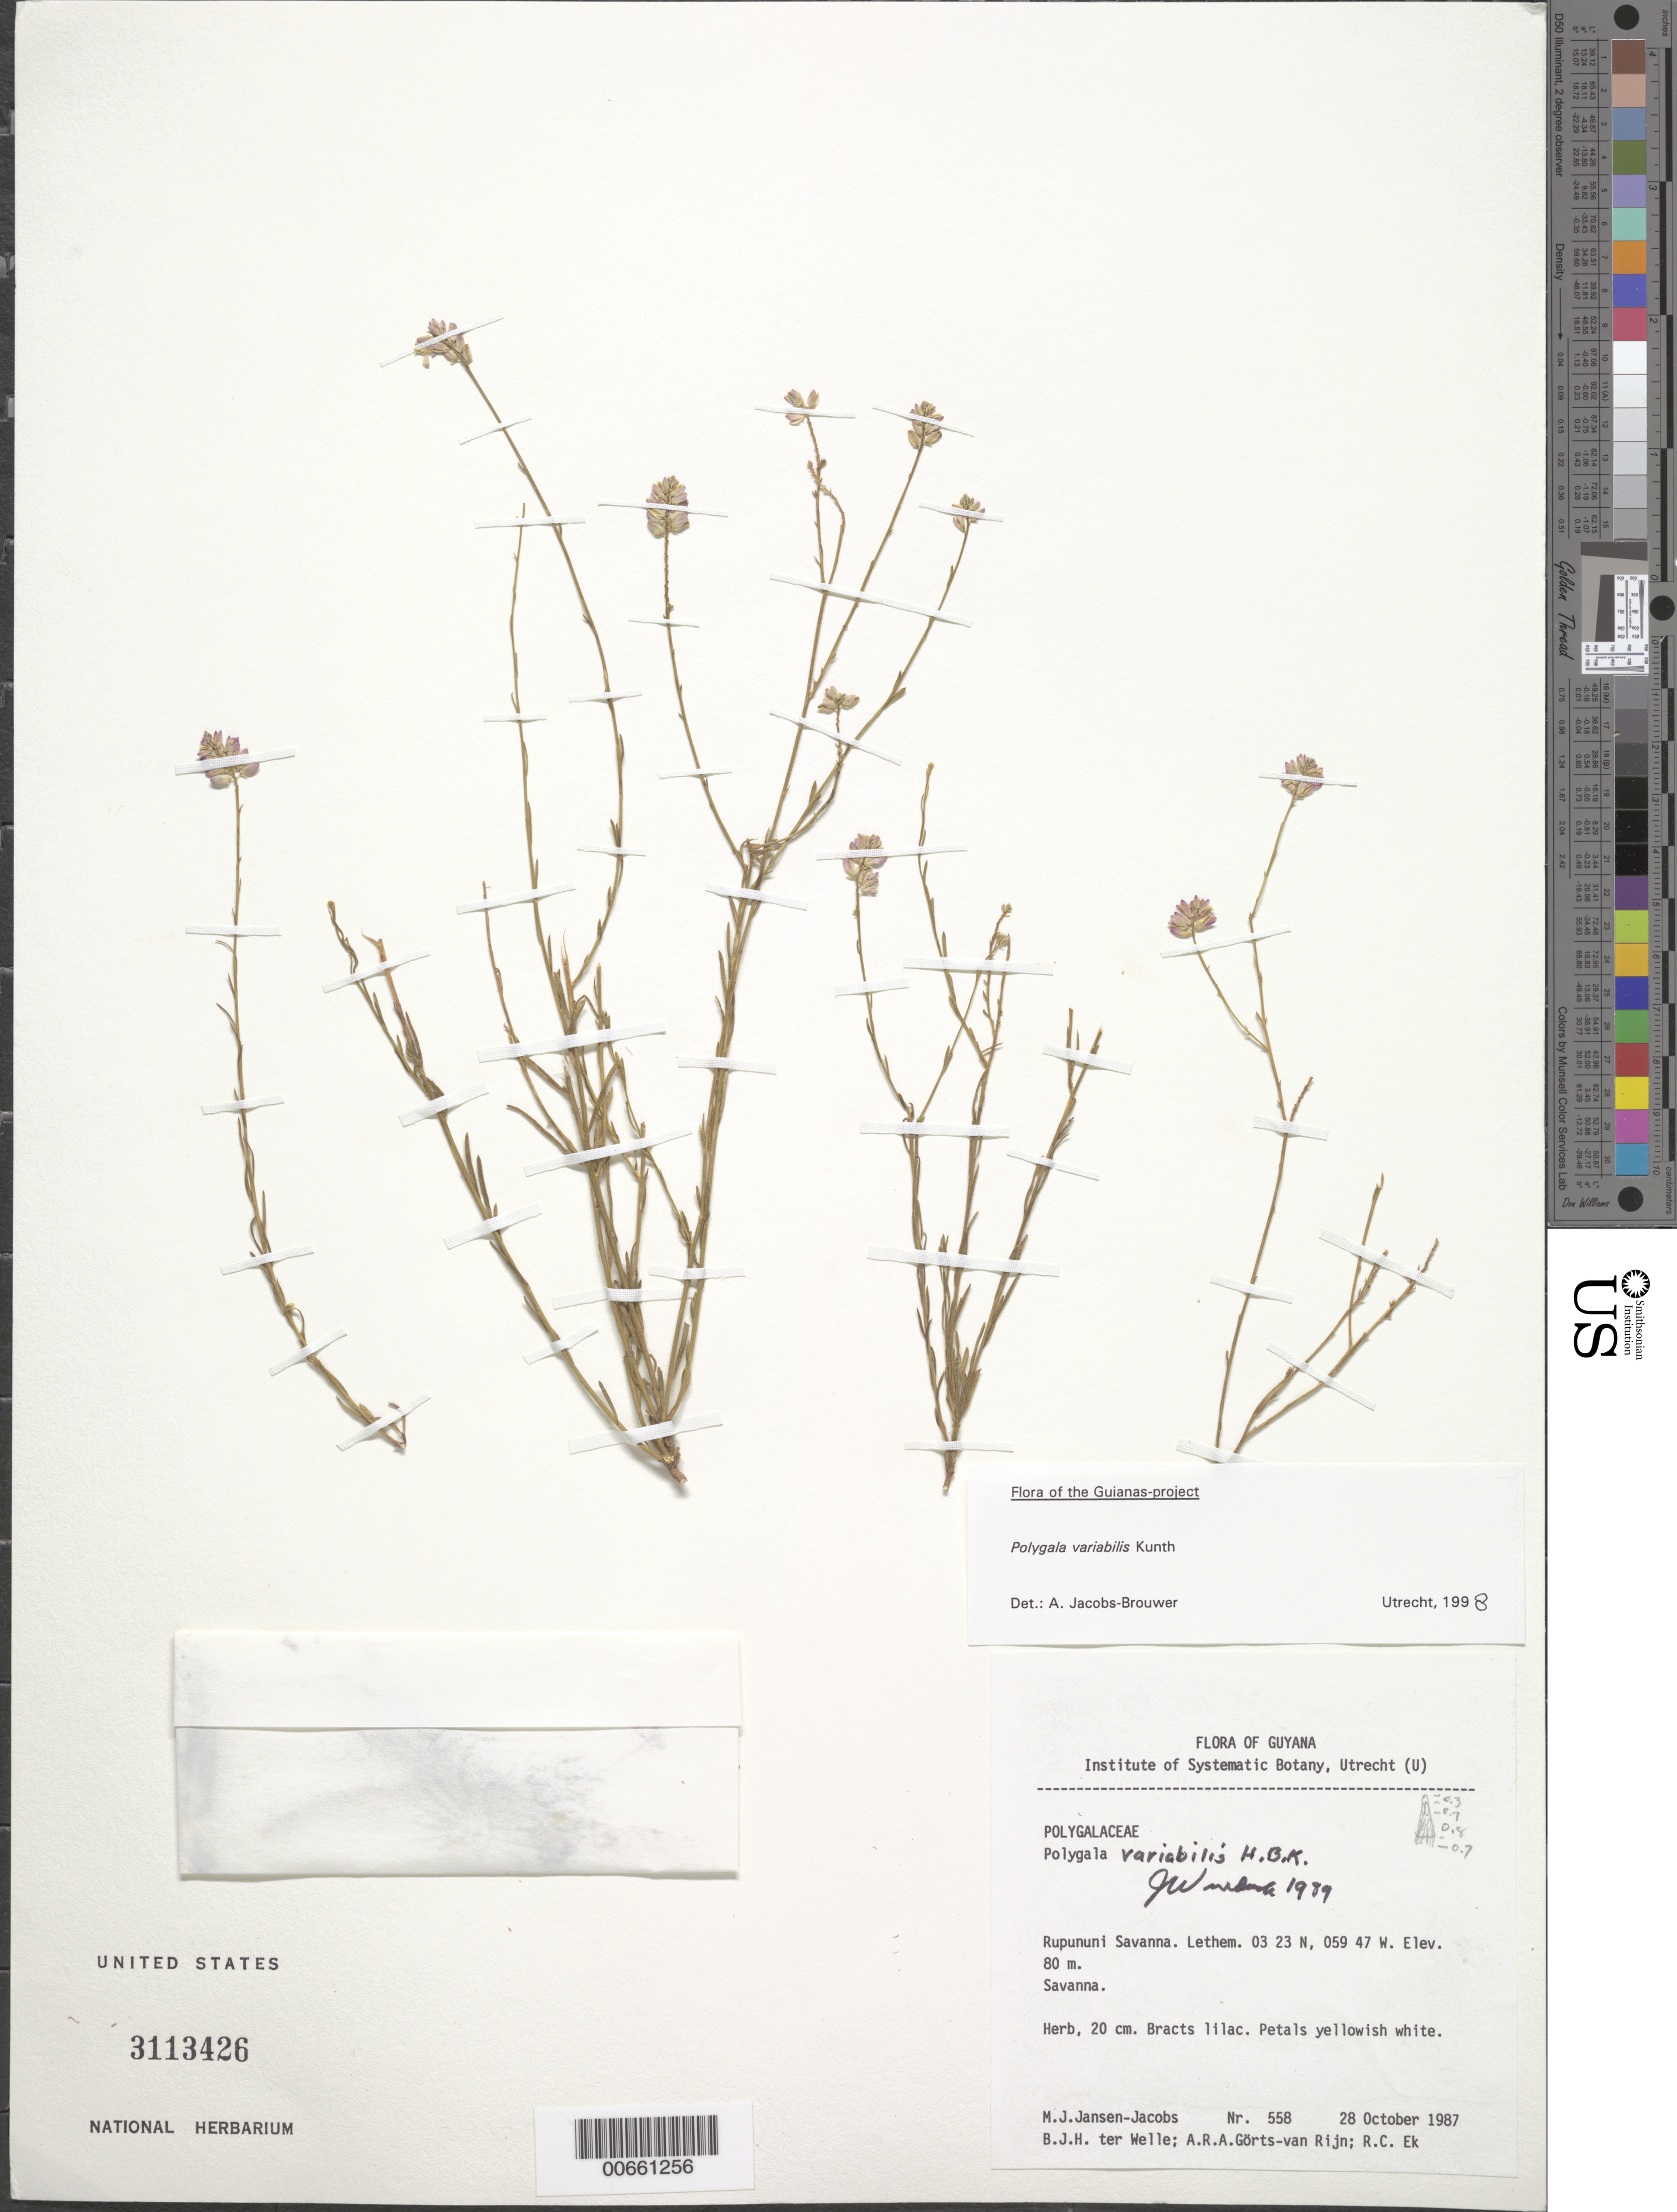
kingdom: Plantae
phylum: Tracheophyta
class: Magnoliopsida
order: Fabales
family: Polygalaceae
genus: Polygala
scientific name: Polygala variabilis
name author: Kunth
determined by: Jacobs-Brouwer, A.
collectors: M. J. Jansen-Jacobs, B. Welle, A. .R. A. Görts-van Rijn & R. C. Ek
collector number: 558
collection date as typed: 28-Oct-87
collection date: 1987-10-28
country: Guyana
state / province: U. Takutu-U. Essequibo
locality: Lethem, Rupununi Dist.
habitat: Savanna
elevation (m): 80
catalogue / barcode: US 3113426